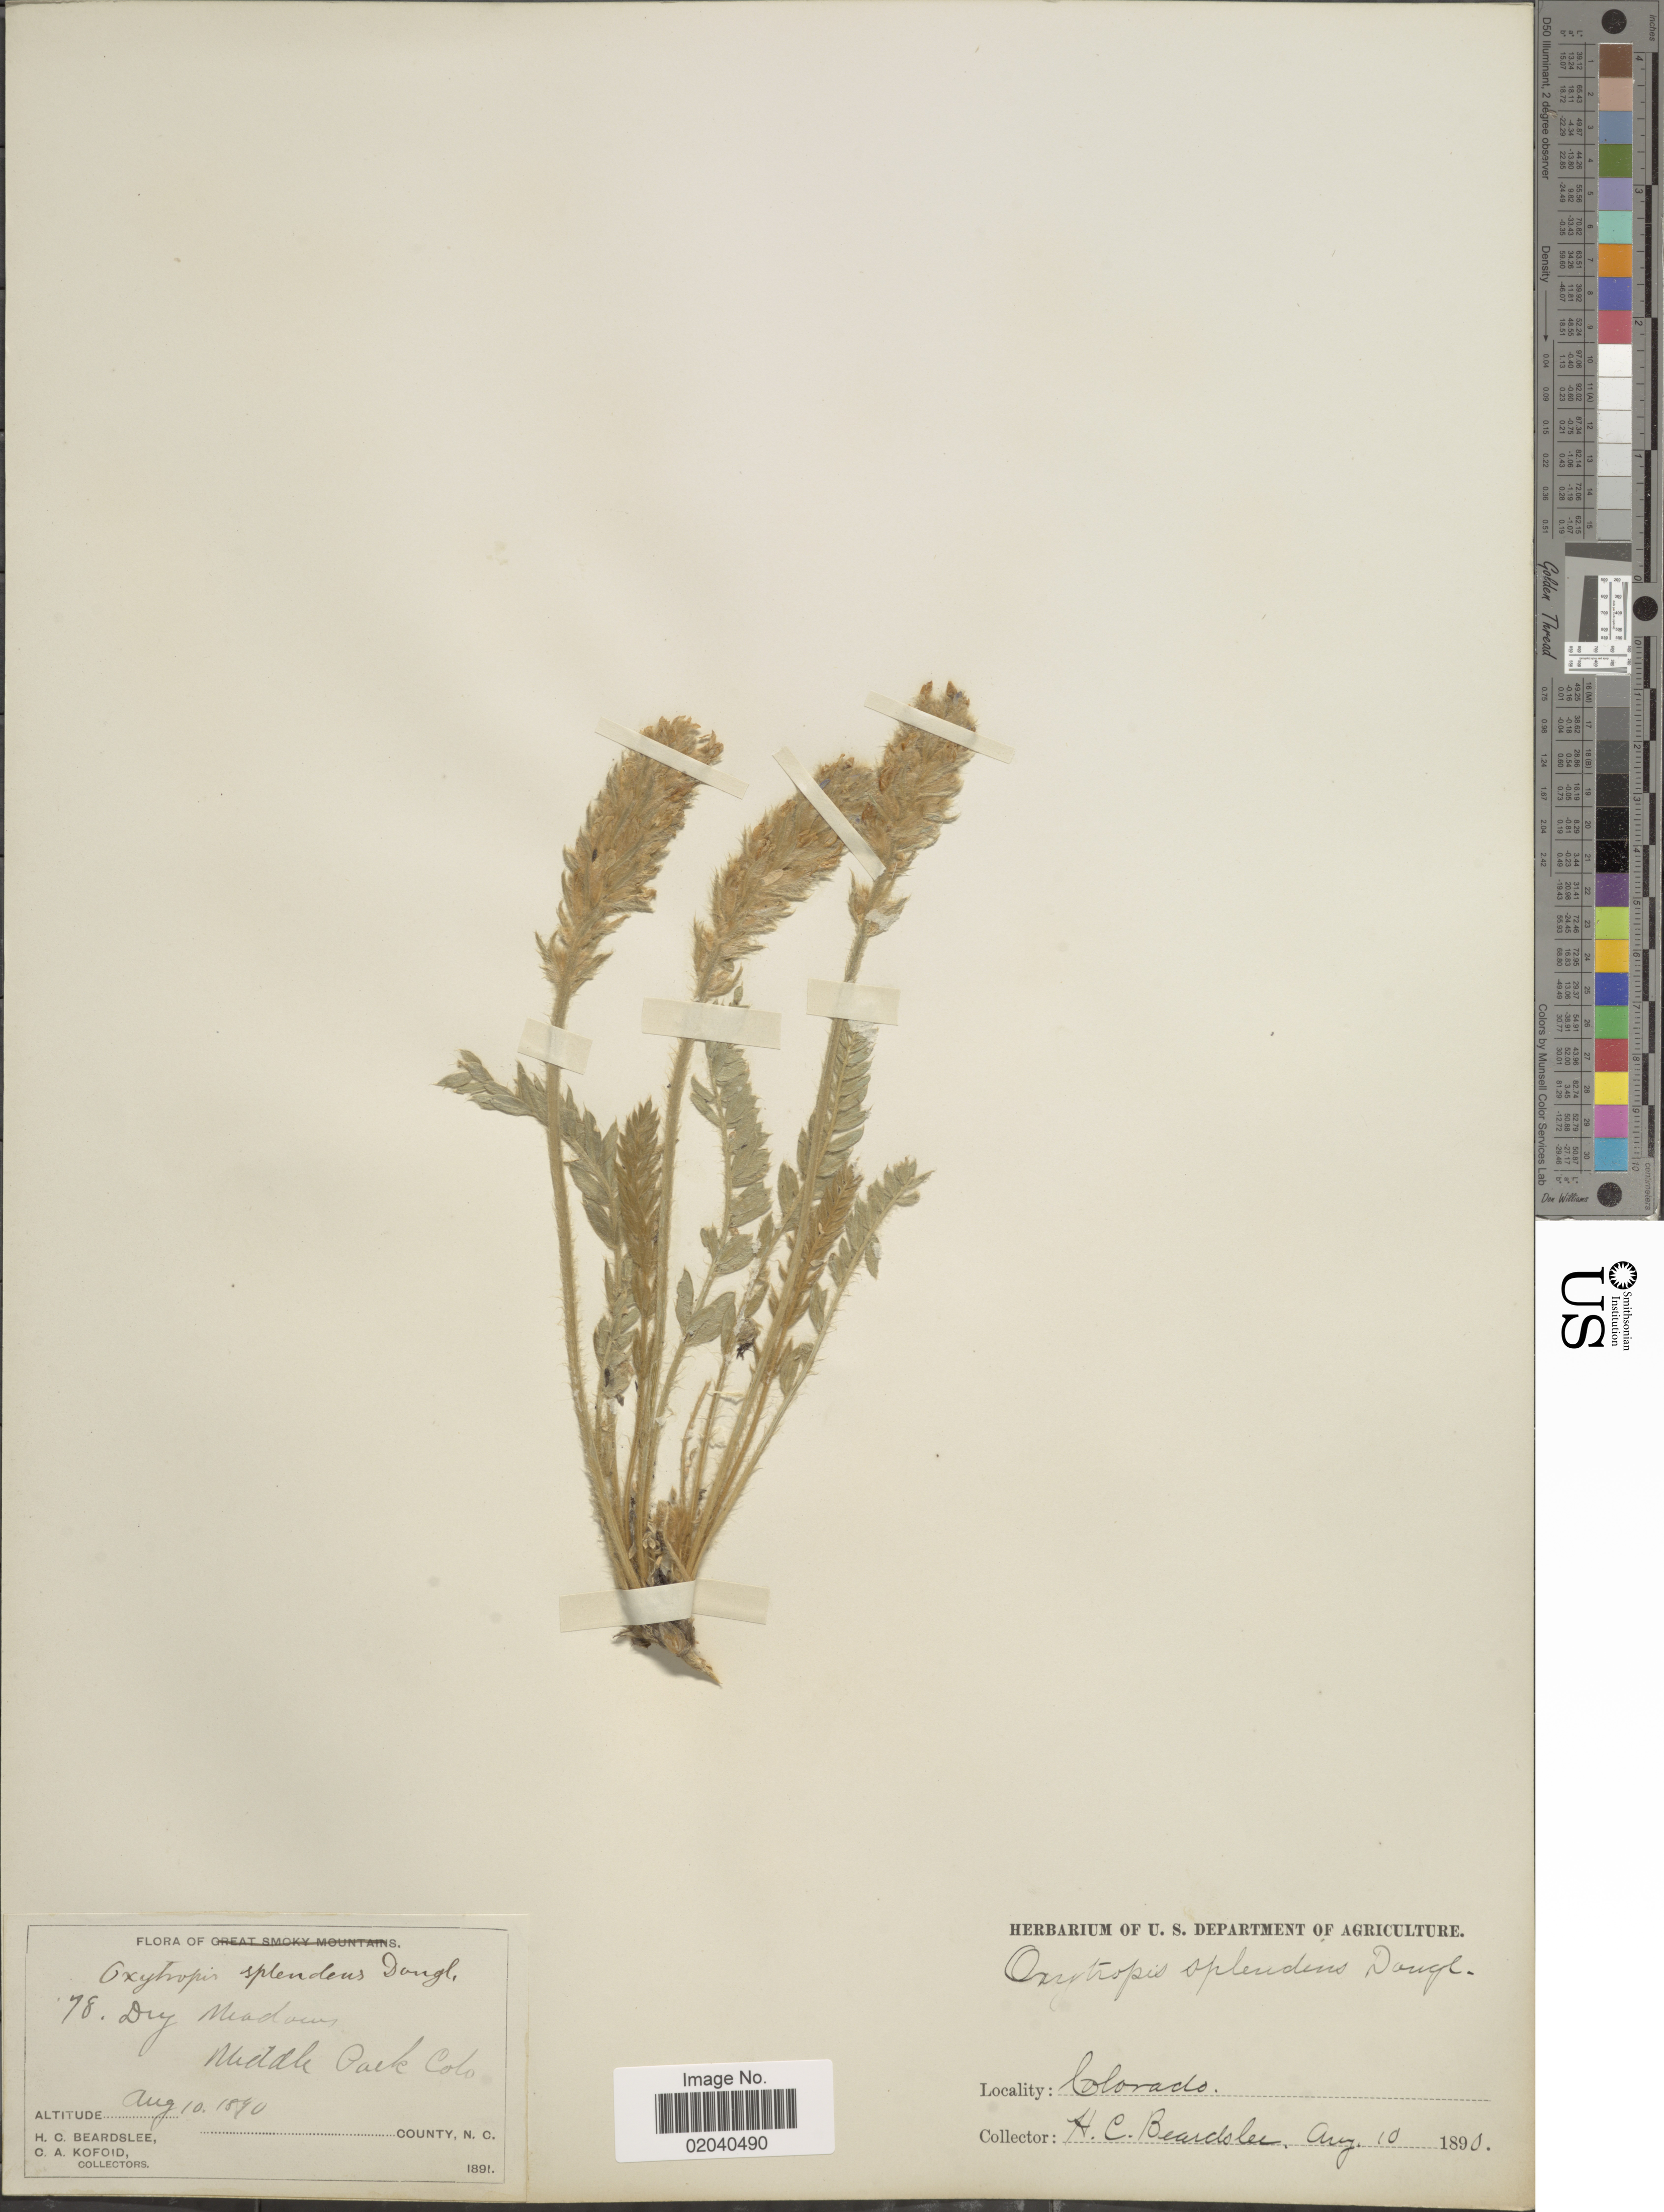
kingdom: Plantae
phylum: Tracheophyta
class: Magnoliopsida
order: Fabales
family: Fabaceae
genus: Oxytropis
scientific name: Oxytropis splendens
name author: Douglas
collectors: H. Beardslee & C. Kofoid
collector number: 78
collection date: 1890-08-10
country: United States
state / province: Colorado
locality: Middle Pack Colo